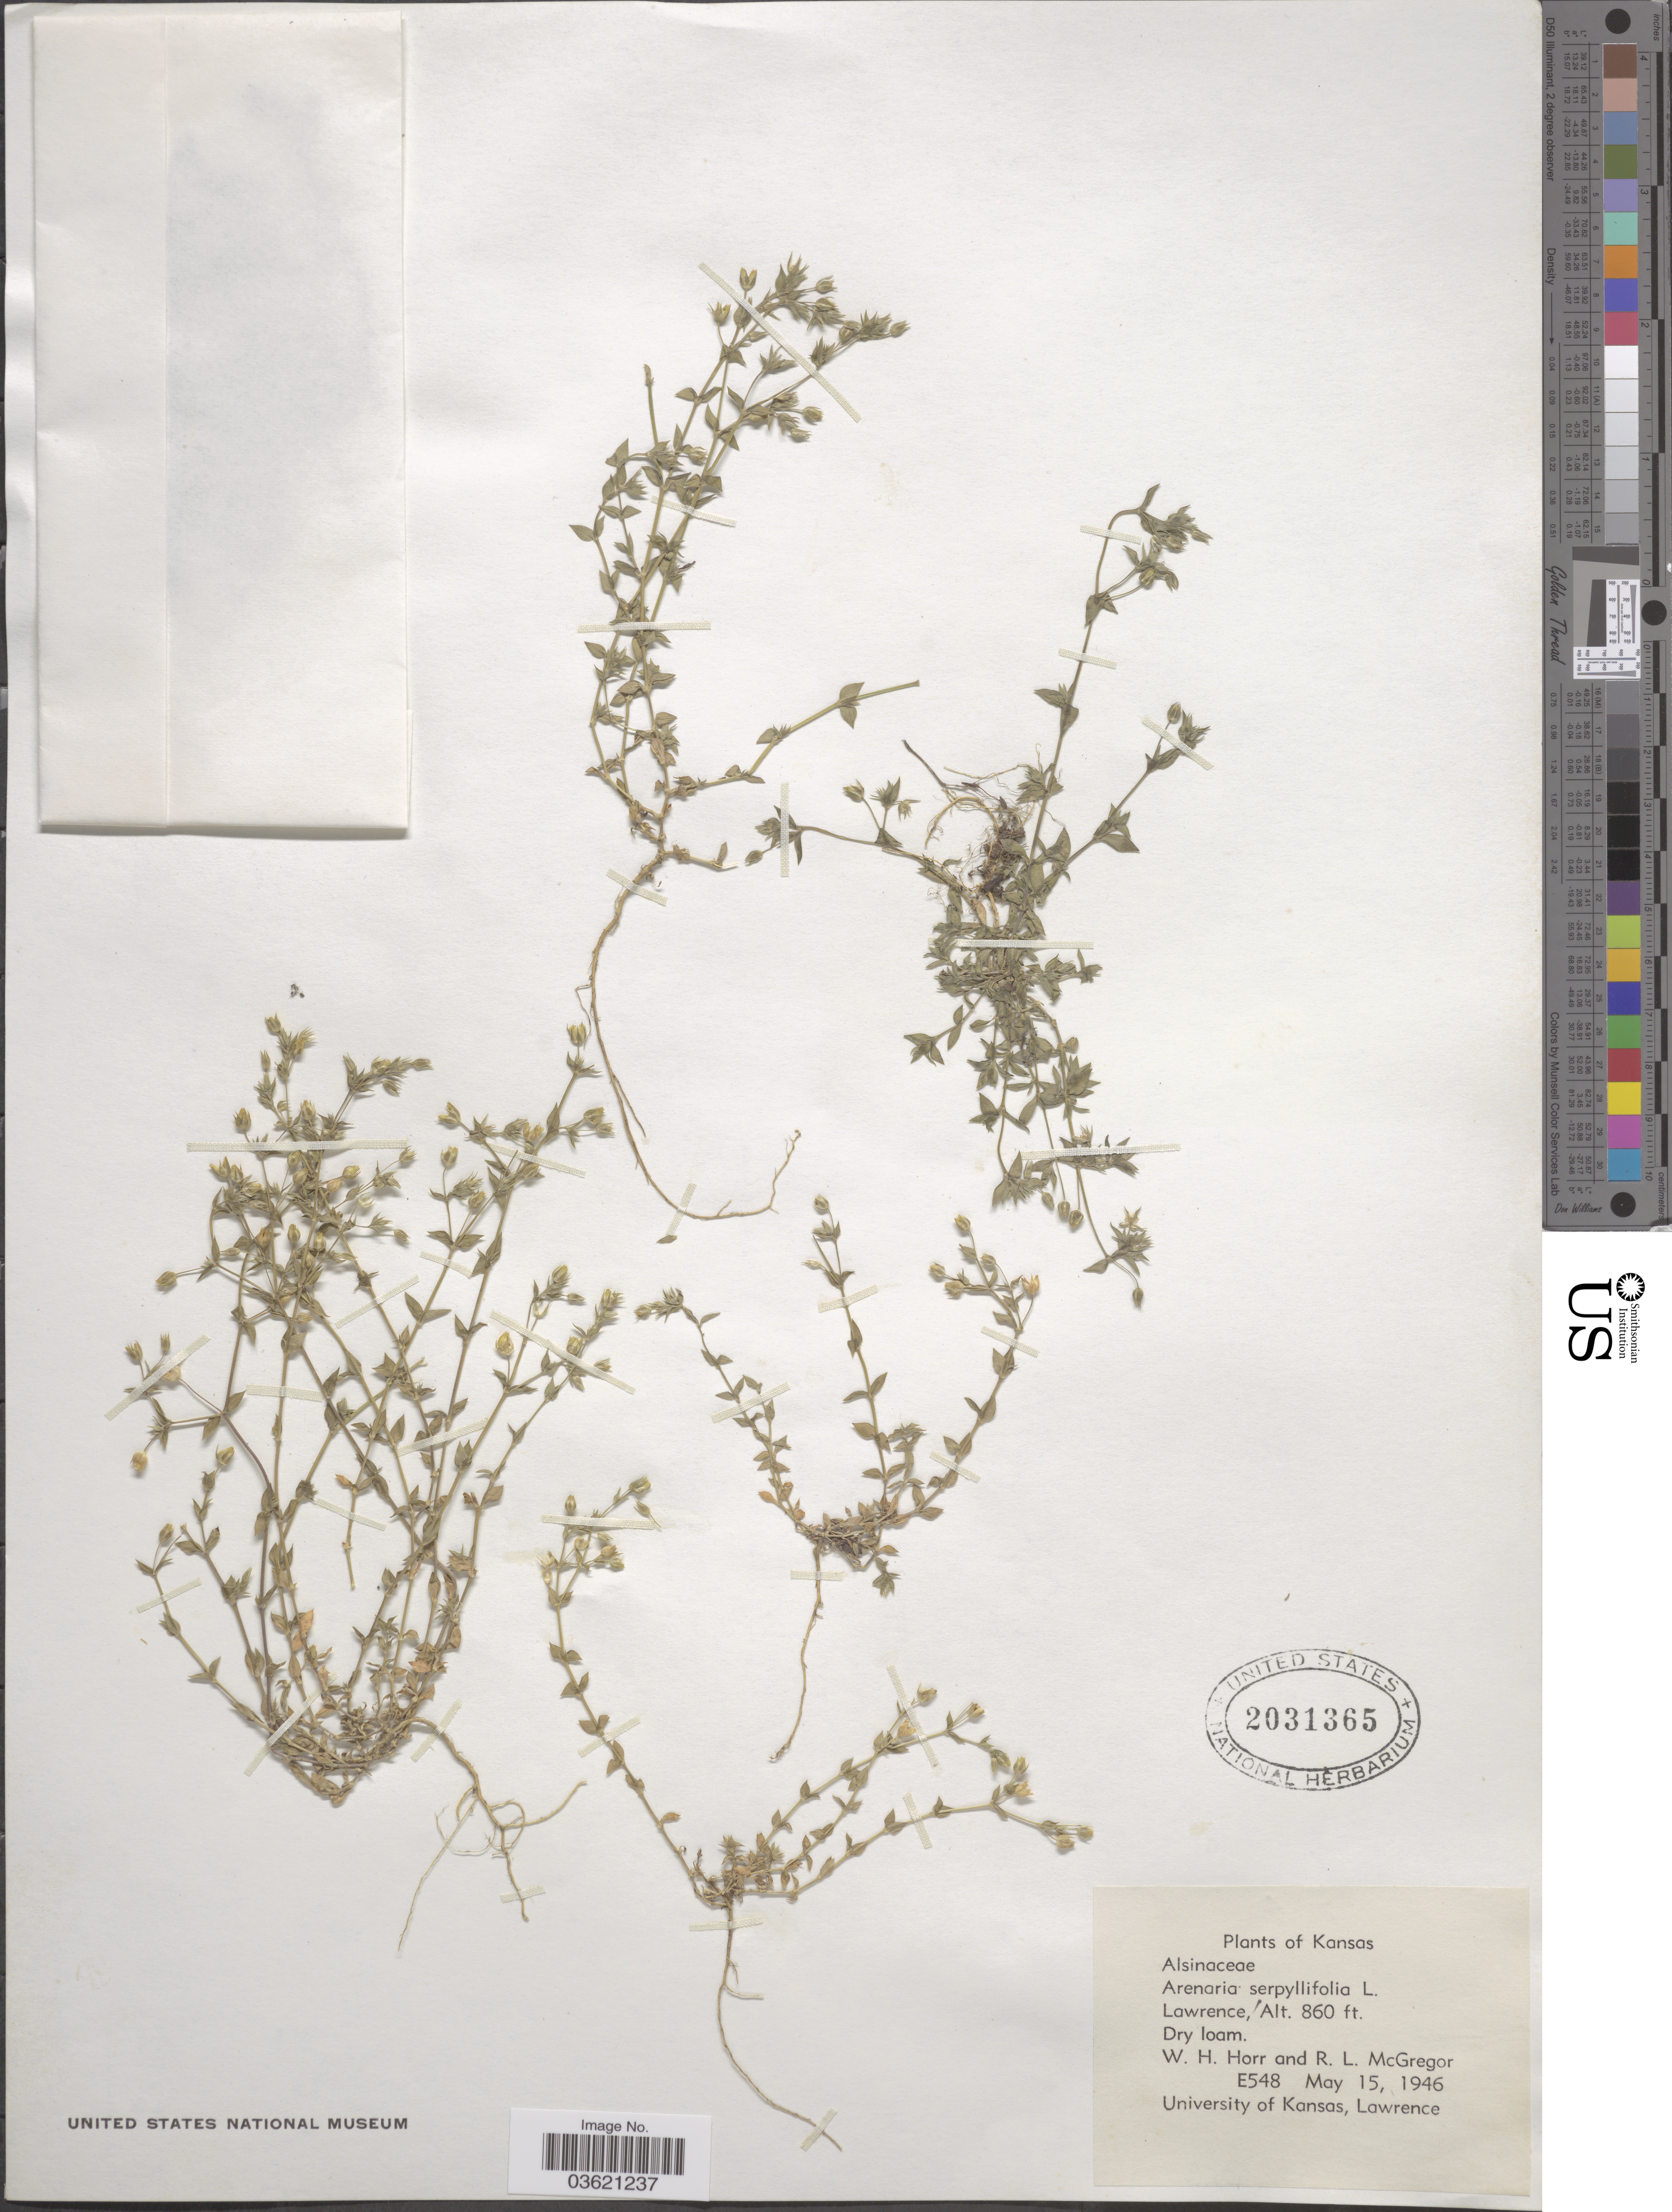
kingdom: Plantae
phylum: Tracheophyta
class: Magnoliopsida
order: Caryophyllales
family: Caryophyllaceae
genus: Arenaria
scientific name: Arenaria serpyllifolia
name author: L.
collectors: W. H. Horr & R. McGregor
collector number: E548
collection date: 1946-05-15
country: United States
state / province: Kansas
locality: Lawrence.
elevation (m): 262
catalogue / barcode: US 2031365